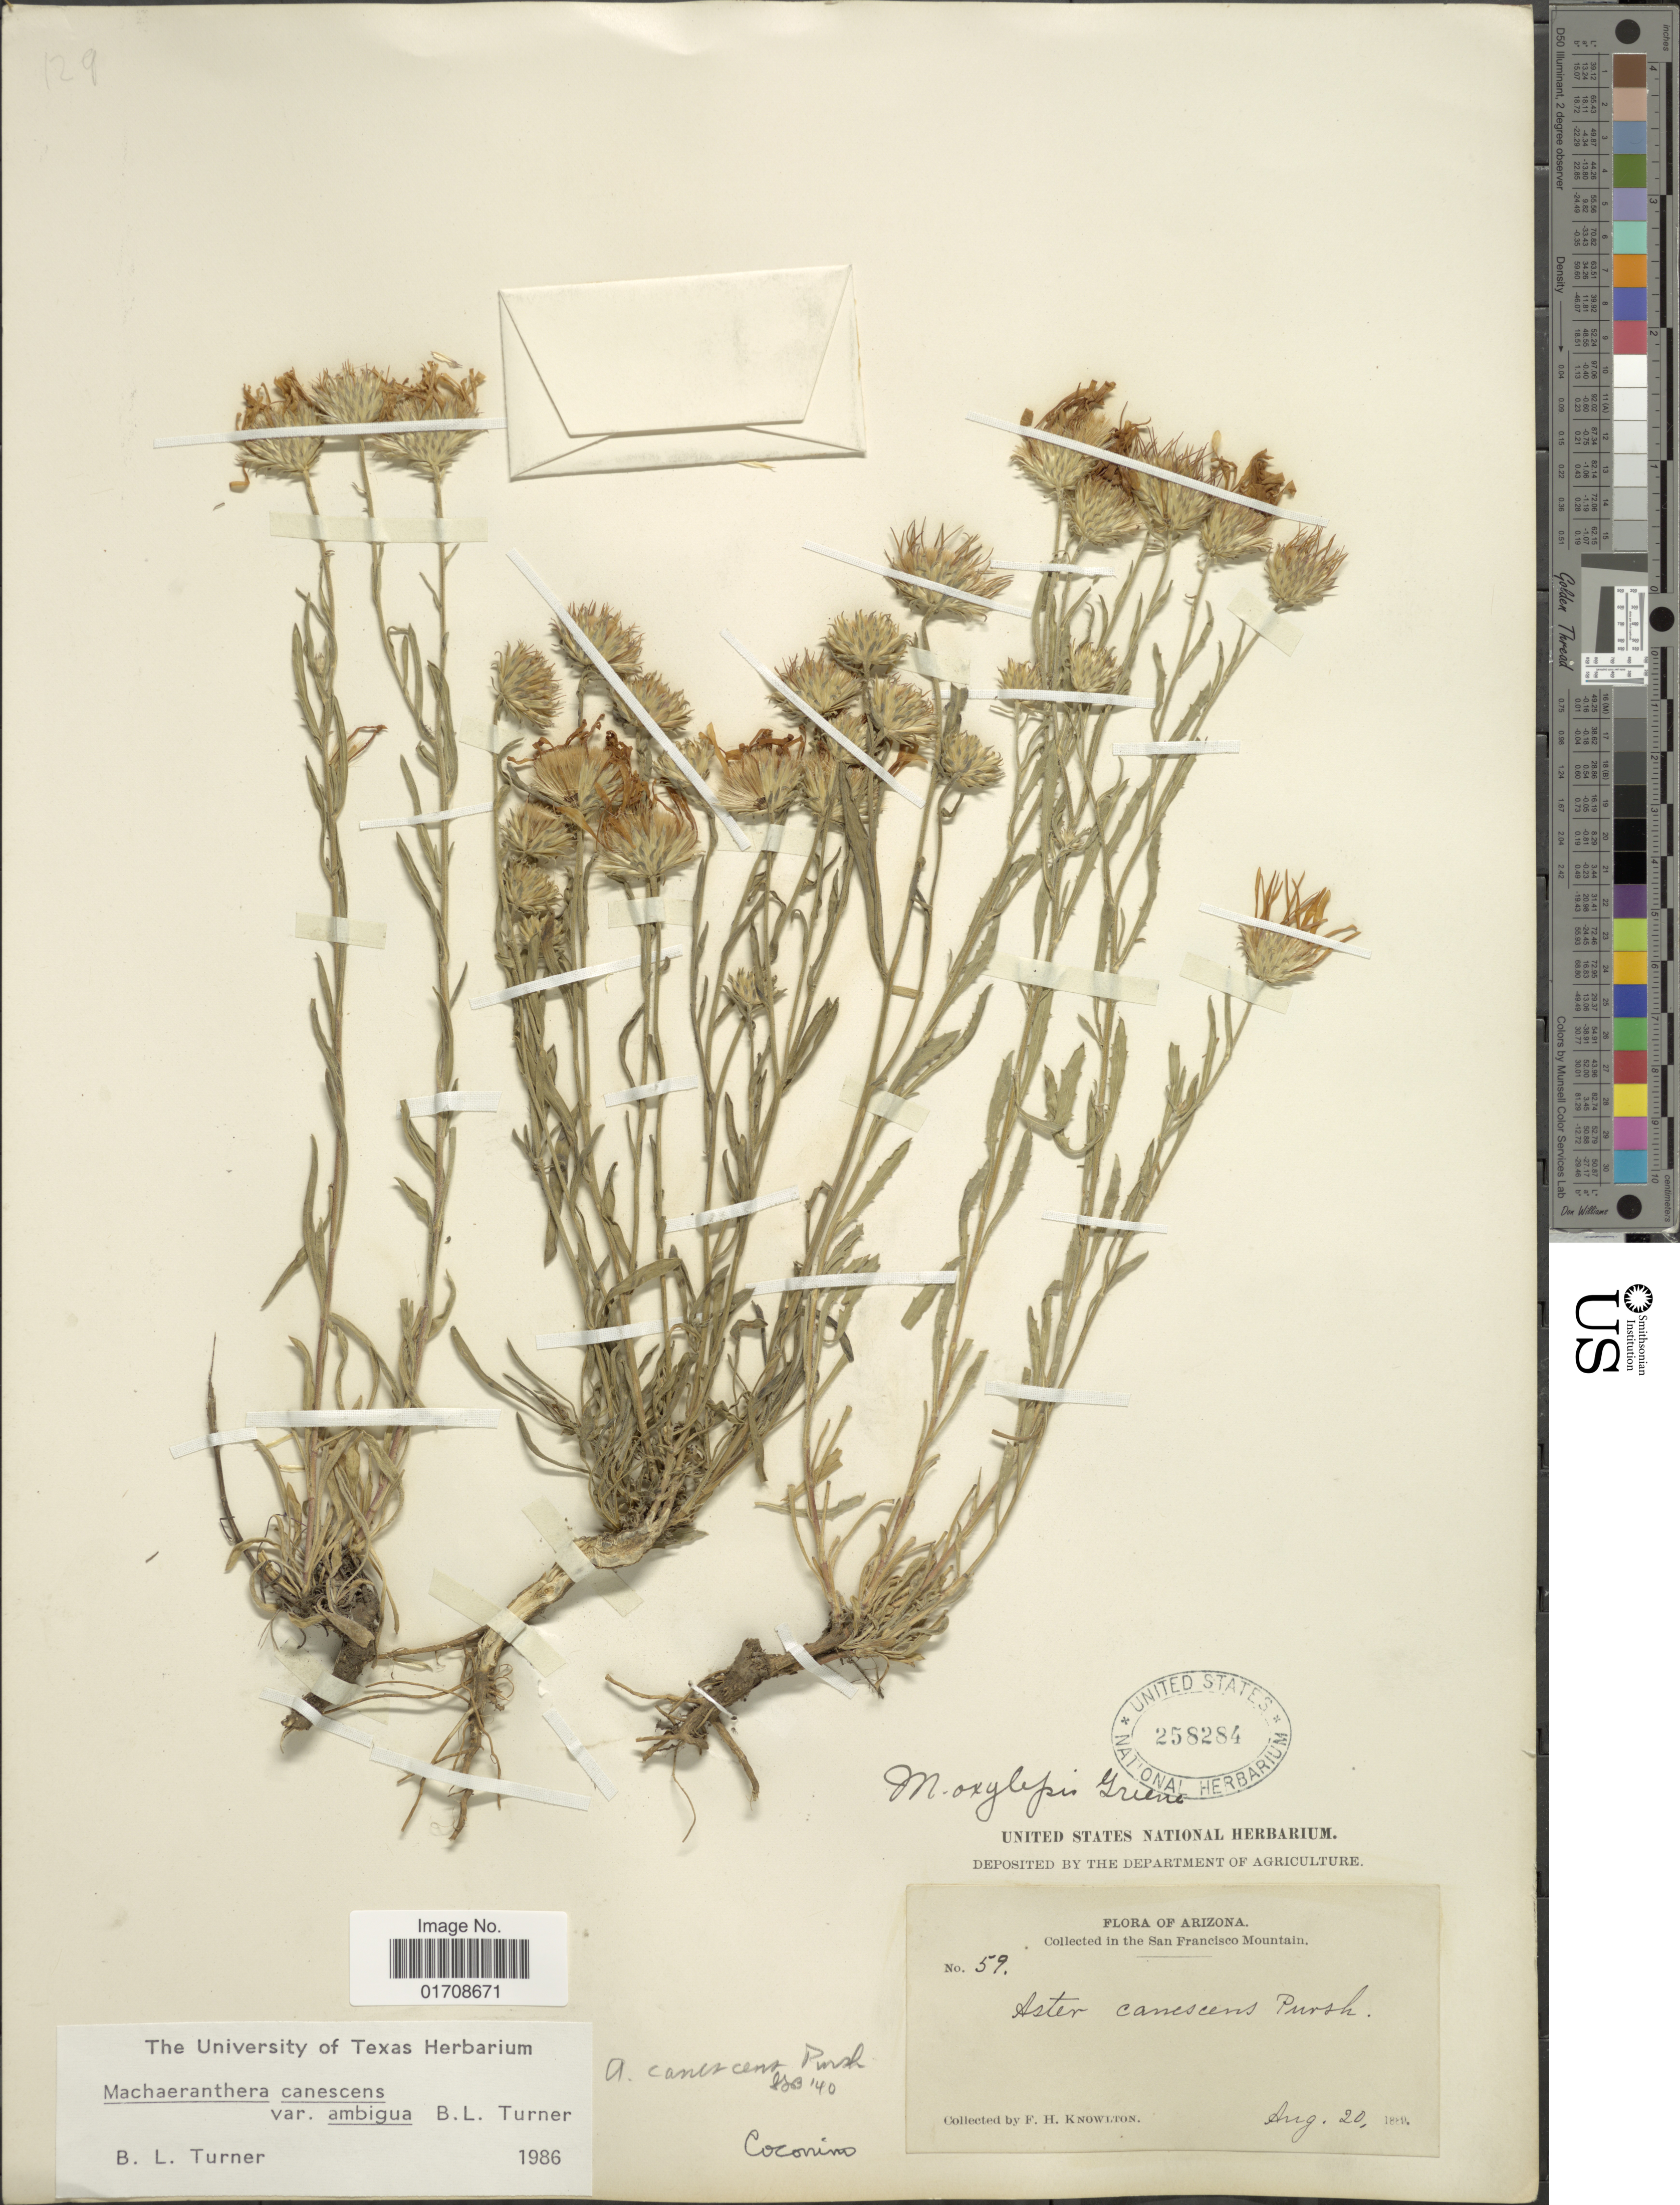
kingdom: Plantae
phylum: Tracheophyta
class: Magnoliopsida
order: Asterales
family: Asteraceae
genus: Machaeranthera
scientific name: Machaeranthera canescens var. ambigua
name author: (B.L. Turner) B.L. Turner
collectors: F. H. Knowlton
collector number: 59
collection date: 1889-08-20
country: United States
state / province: Arizona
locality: San Francisco Mountain, Coconino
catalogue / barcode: US 258284